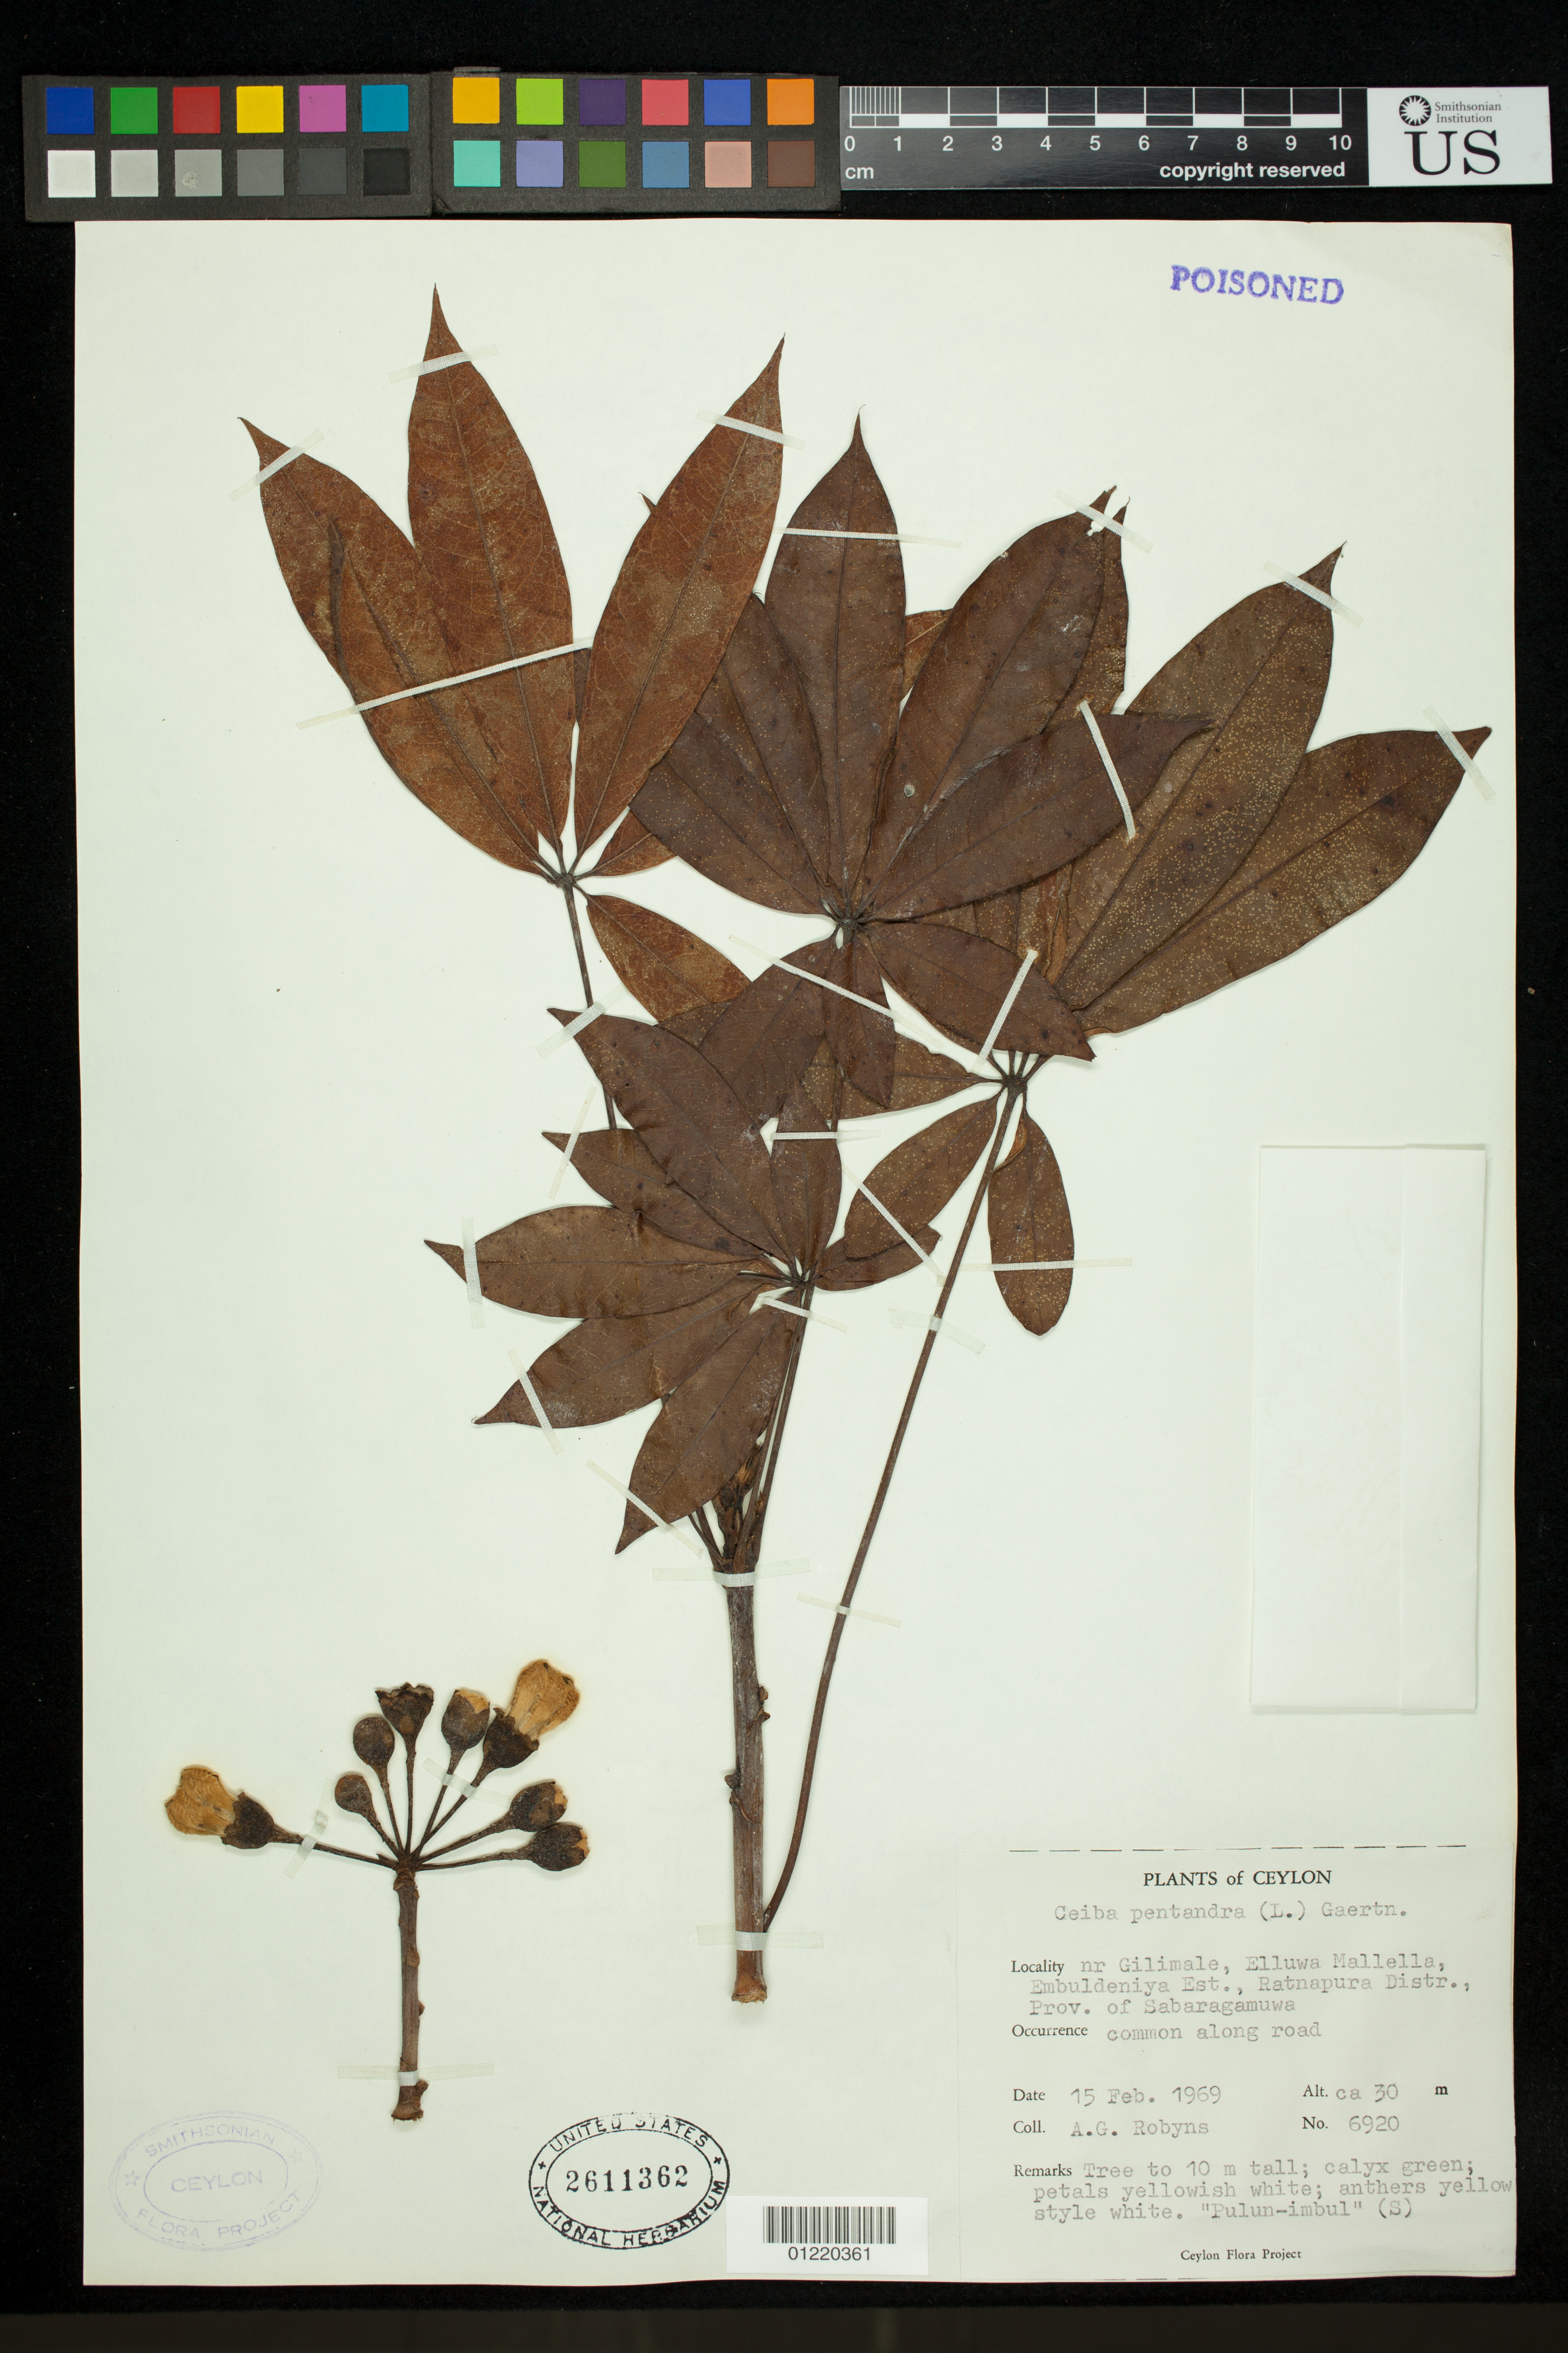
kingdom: Plantae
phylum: Tracheophyta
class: Magnoliopsida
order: Malvales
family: Malvaceae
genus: Ceiba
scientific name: Ceiba pentandra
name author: (L.) Gaertn.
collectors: A. G. Robyns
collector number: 6920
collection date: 1969-02-15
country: Sri Lanka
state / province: Sabaragamuwa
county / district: Ratnapura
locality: nr Gilimale, Elluwa Mallella, Embuldeniya Est., Common along road.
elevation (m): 30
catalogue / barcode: US 2611362